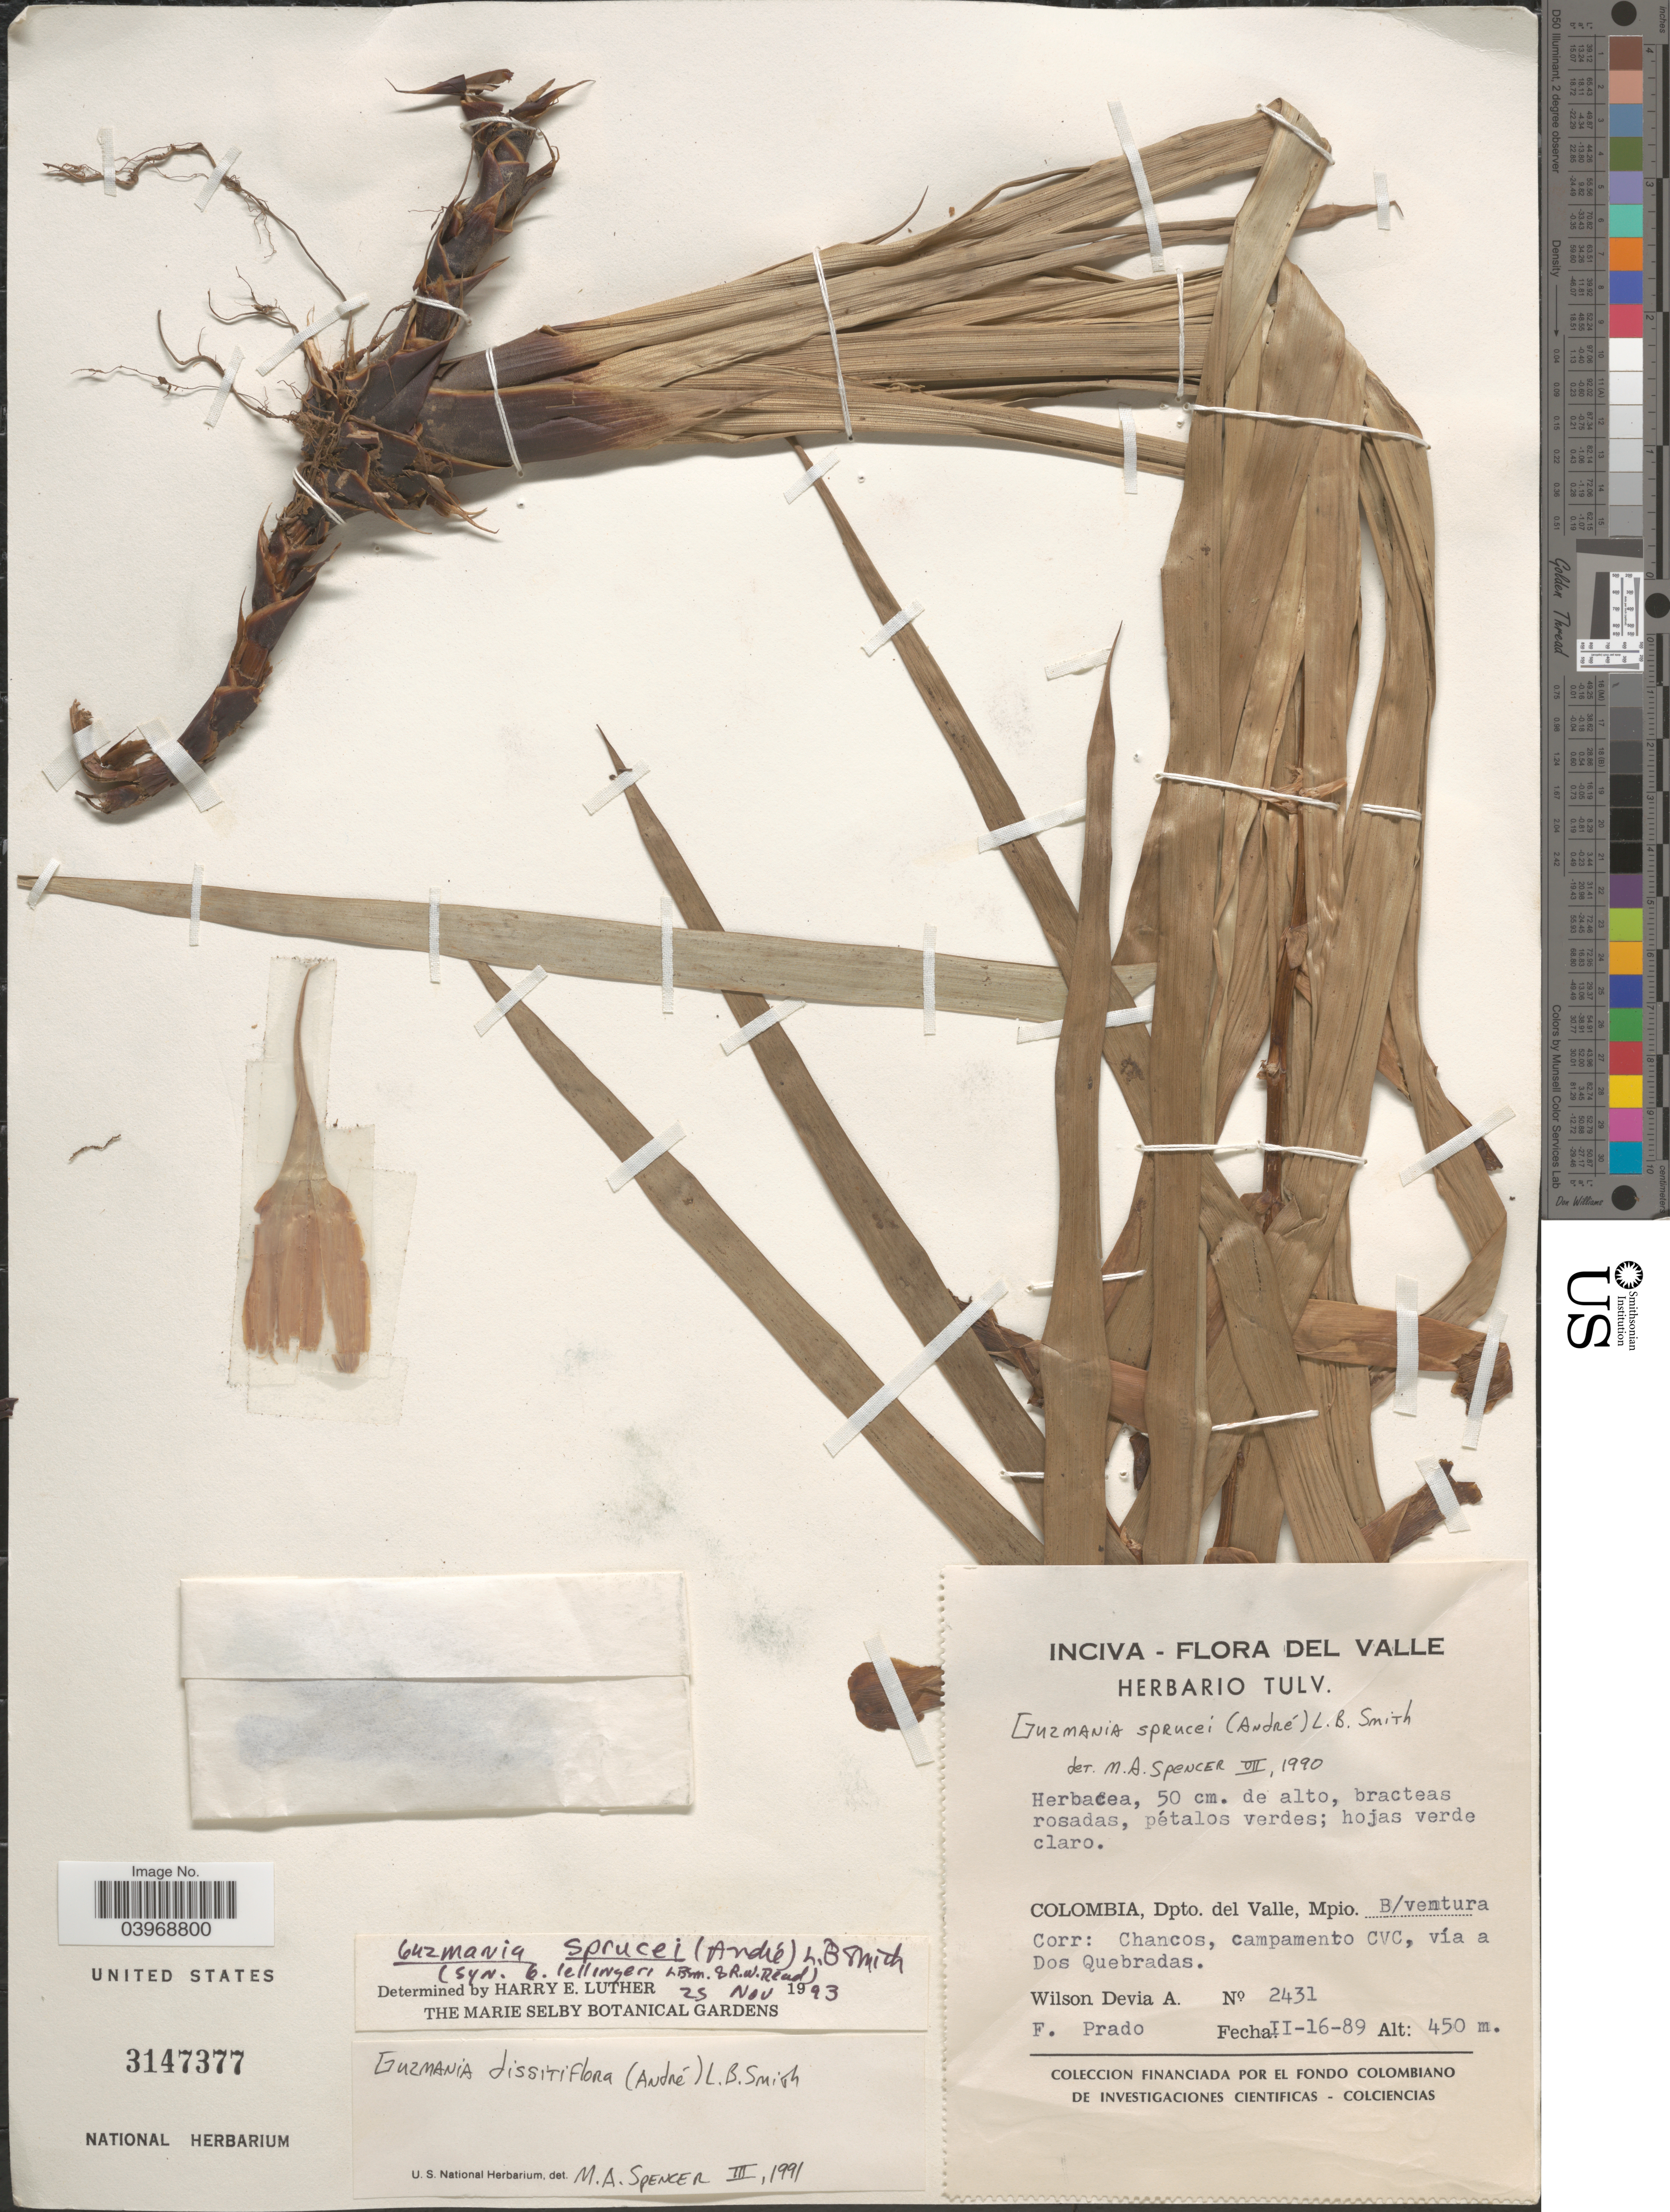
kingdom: Plantae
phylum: Tracheophyta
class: Liliopsida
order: Poales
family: Bromeliaceae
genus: Guzmania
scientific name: Guzmania sprucei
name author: (André) L.B. Sm.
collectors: W. Devia A. & F. Prado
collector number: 2431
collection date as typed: Transcribed d/m/y: 16/2/89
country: Colombia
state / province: Valle del Cauca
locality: Dpto. del Valle, Mpio. B/ventura Corr: Chancos, campamento CVC, vía a Dos Quebradas.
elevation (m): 450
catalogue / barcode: US 3147377